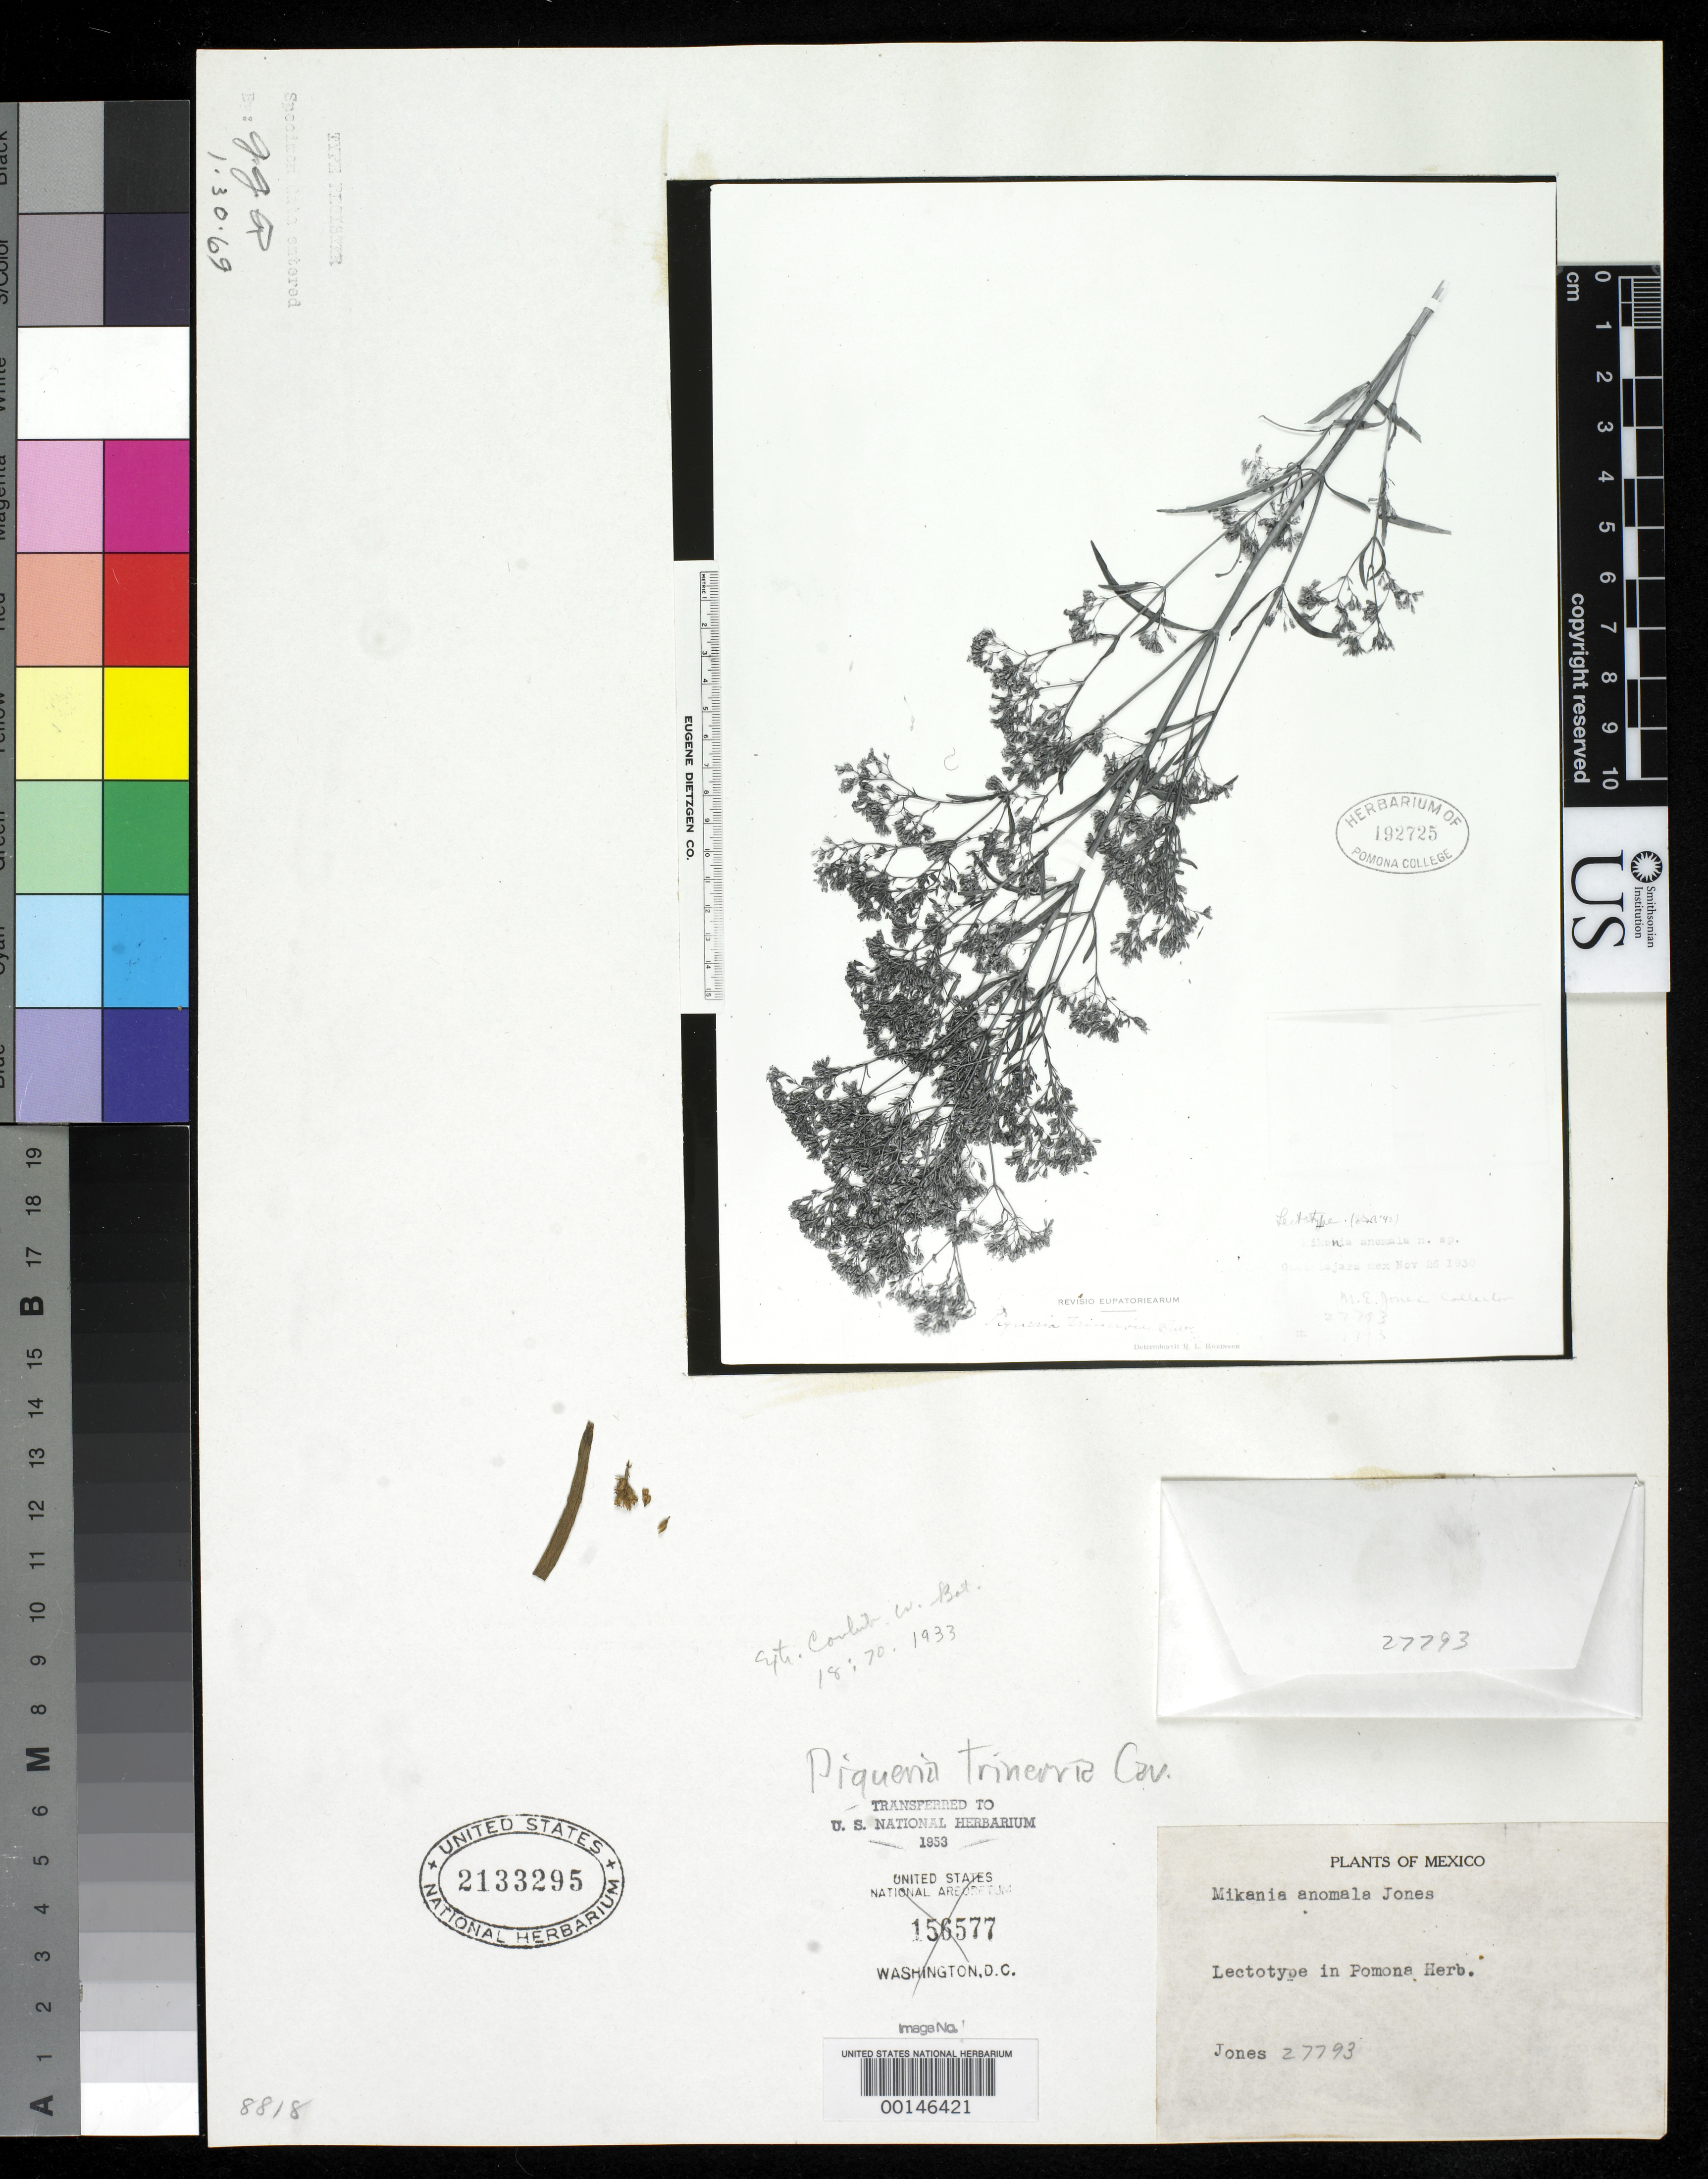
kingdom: Plantae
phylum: Tracheophyta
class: Magnoliopsida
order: Asterales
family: Asteraceae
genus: Mikania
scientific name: Mikania anomala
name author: M.E. Jones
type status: Type Fragment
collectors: M. E. Jones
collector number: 27793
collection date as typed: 26 Nov 1930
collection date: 1930-11-26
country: Mexico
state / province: Jalisco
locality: Guadalajara.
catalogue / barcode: US 2133295